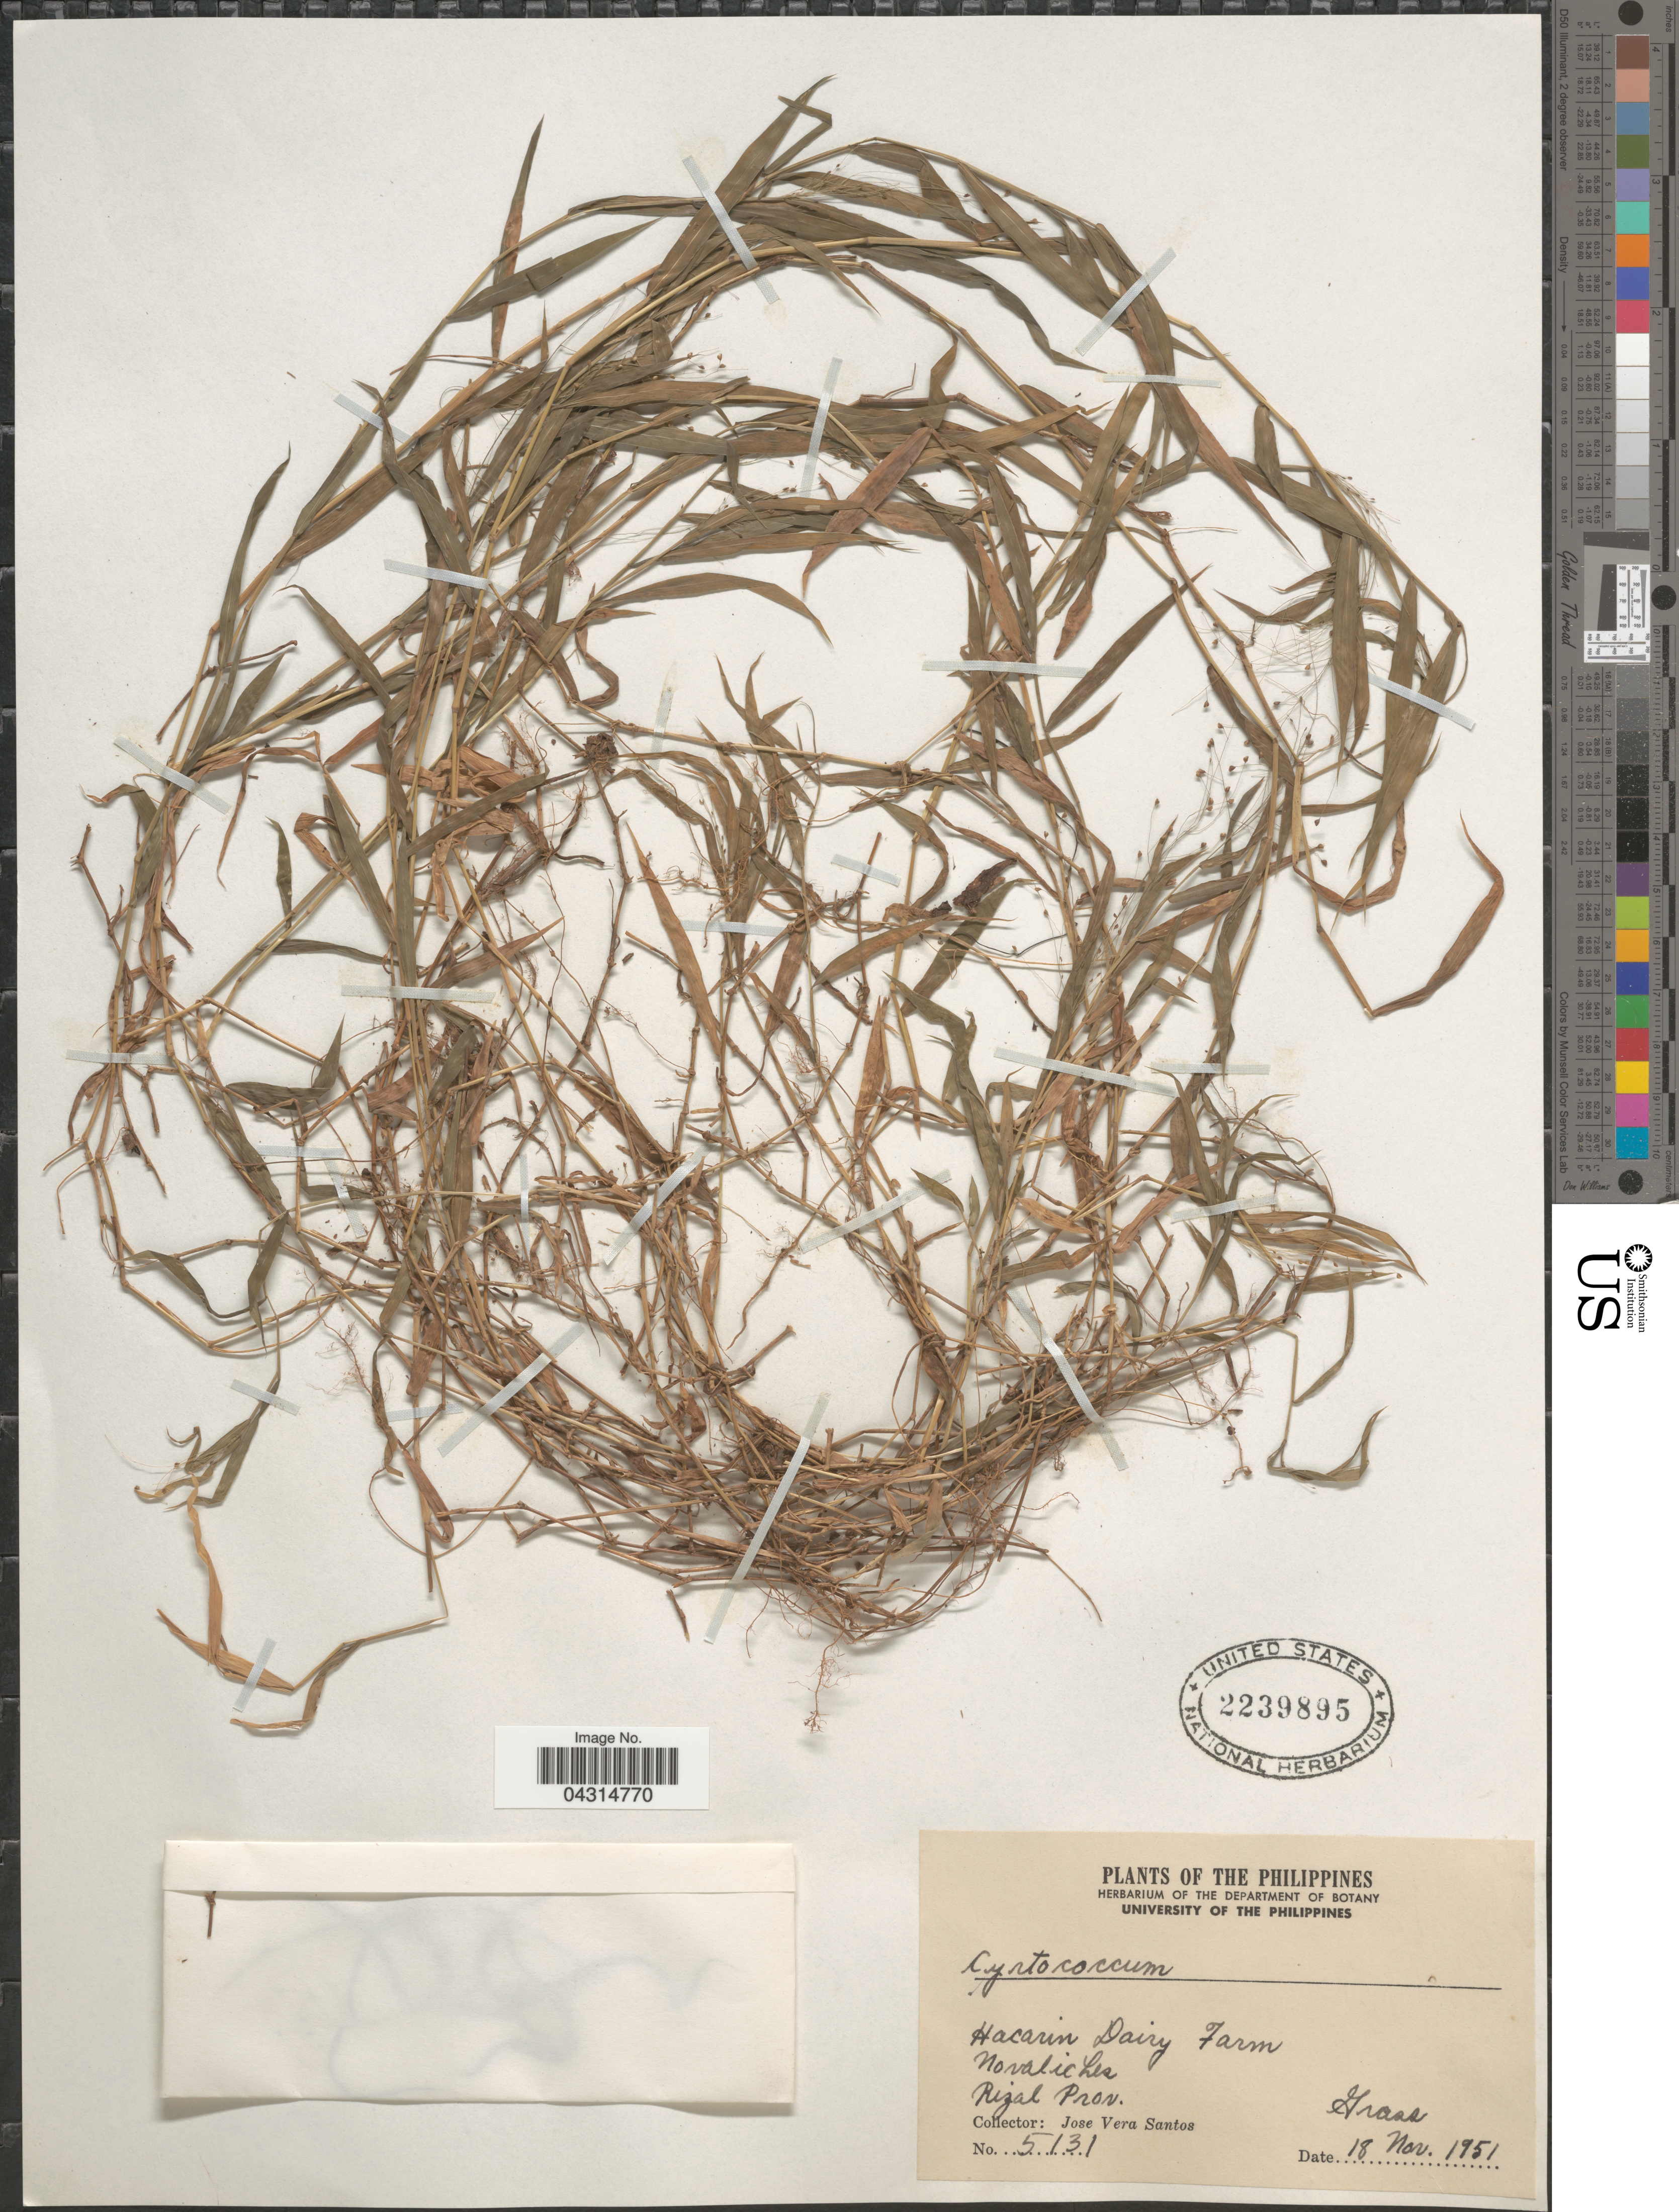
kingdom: Plantae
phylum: Tracheophyta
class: Liliopsida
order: Poales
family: Poaceae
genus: Cyrtococcum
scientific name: Cyrtococcum sp.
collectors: J. Santos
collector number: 5131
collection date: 1951-11-18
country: Philippines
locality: Hacarin Dairy Farm. Novaliches. Rizal Prov.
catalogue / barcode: US 2239895